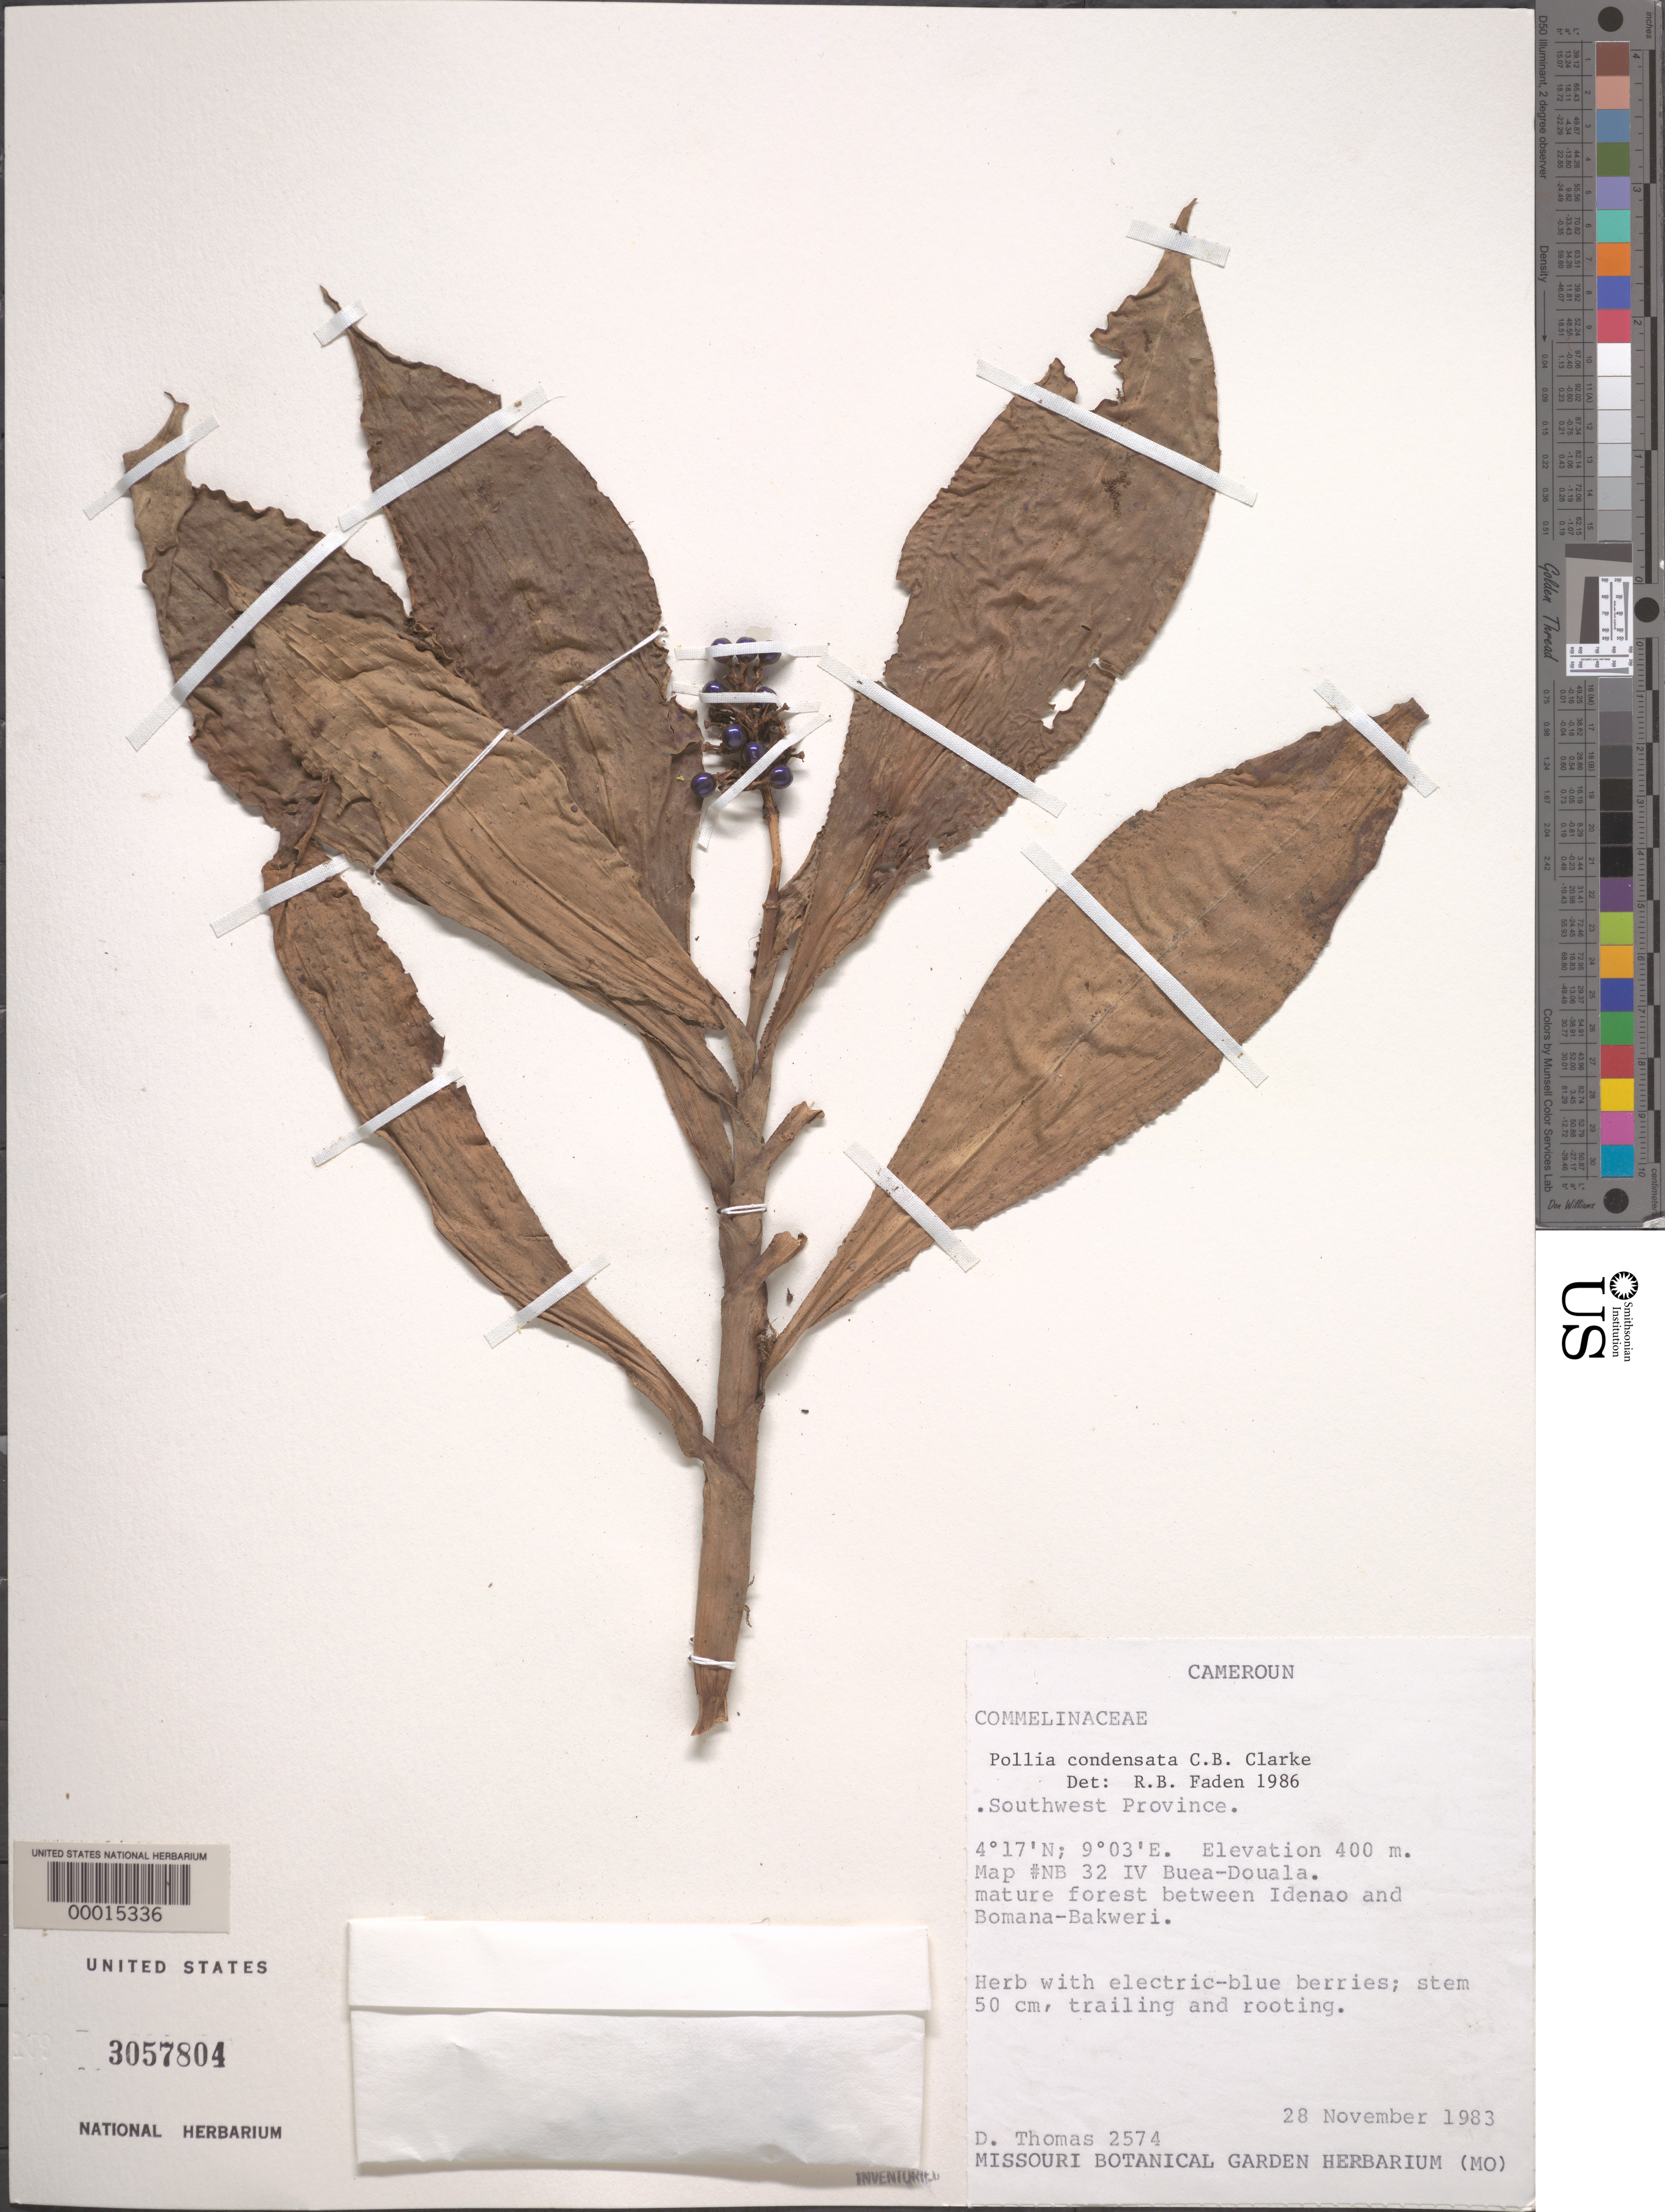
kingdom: Plantae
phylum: Tracheophyta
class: Liliopsida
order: Commelinales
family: Commelinaceae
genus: Pollia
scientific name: Pollia condensata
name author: C.B. Clarke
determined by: Faden, Robert B., (US), Smithsonian Institution - National Museum of Natural History (UNITED STATES)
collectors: D. Thomas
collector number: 2574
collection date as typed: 28 Nov 1983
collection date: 1983-11-28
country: Cameroon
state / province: Sud-Ouest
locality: Buea-douala, bet. idenao and bomana-bakweri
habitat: Mature forest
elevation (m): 400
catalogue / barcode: US 3057804